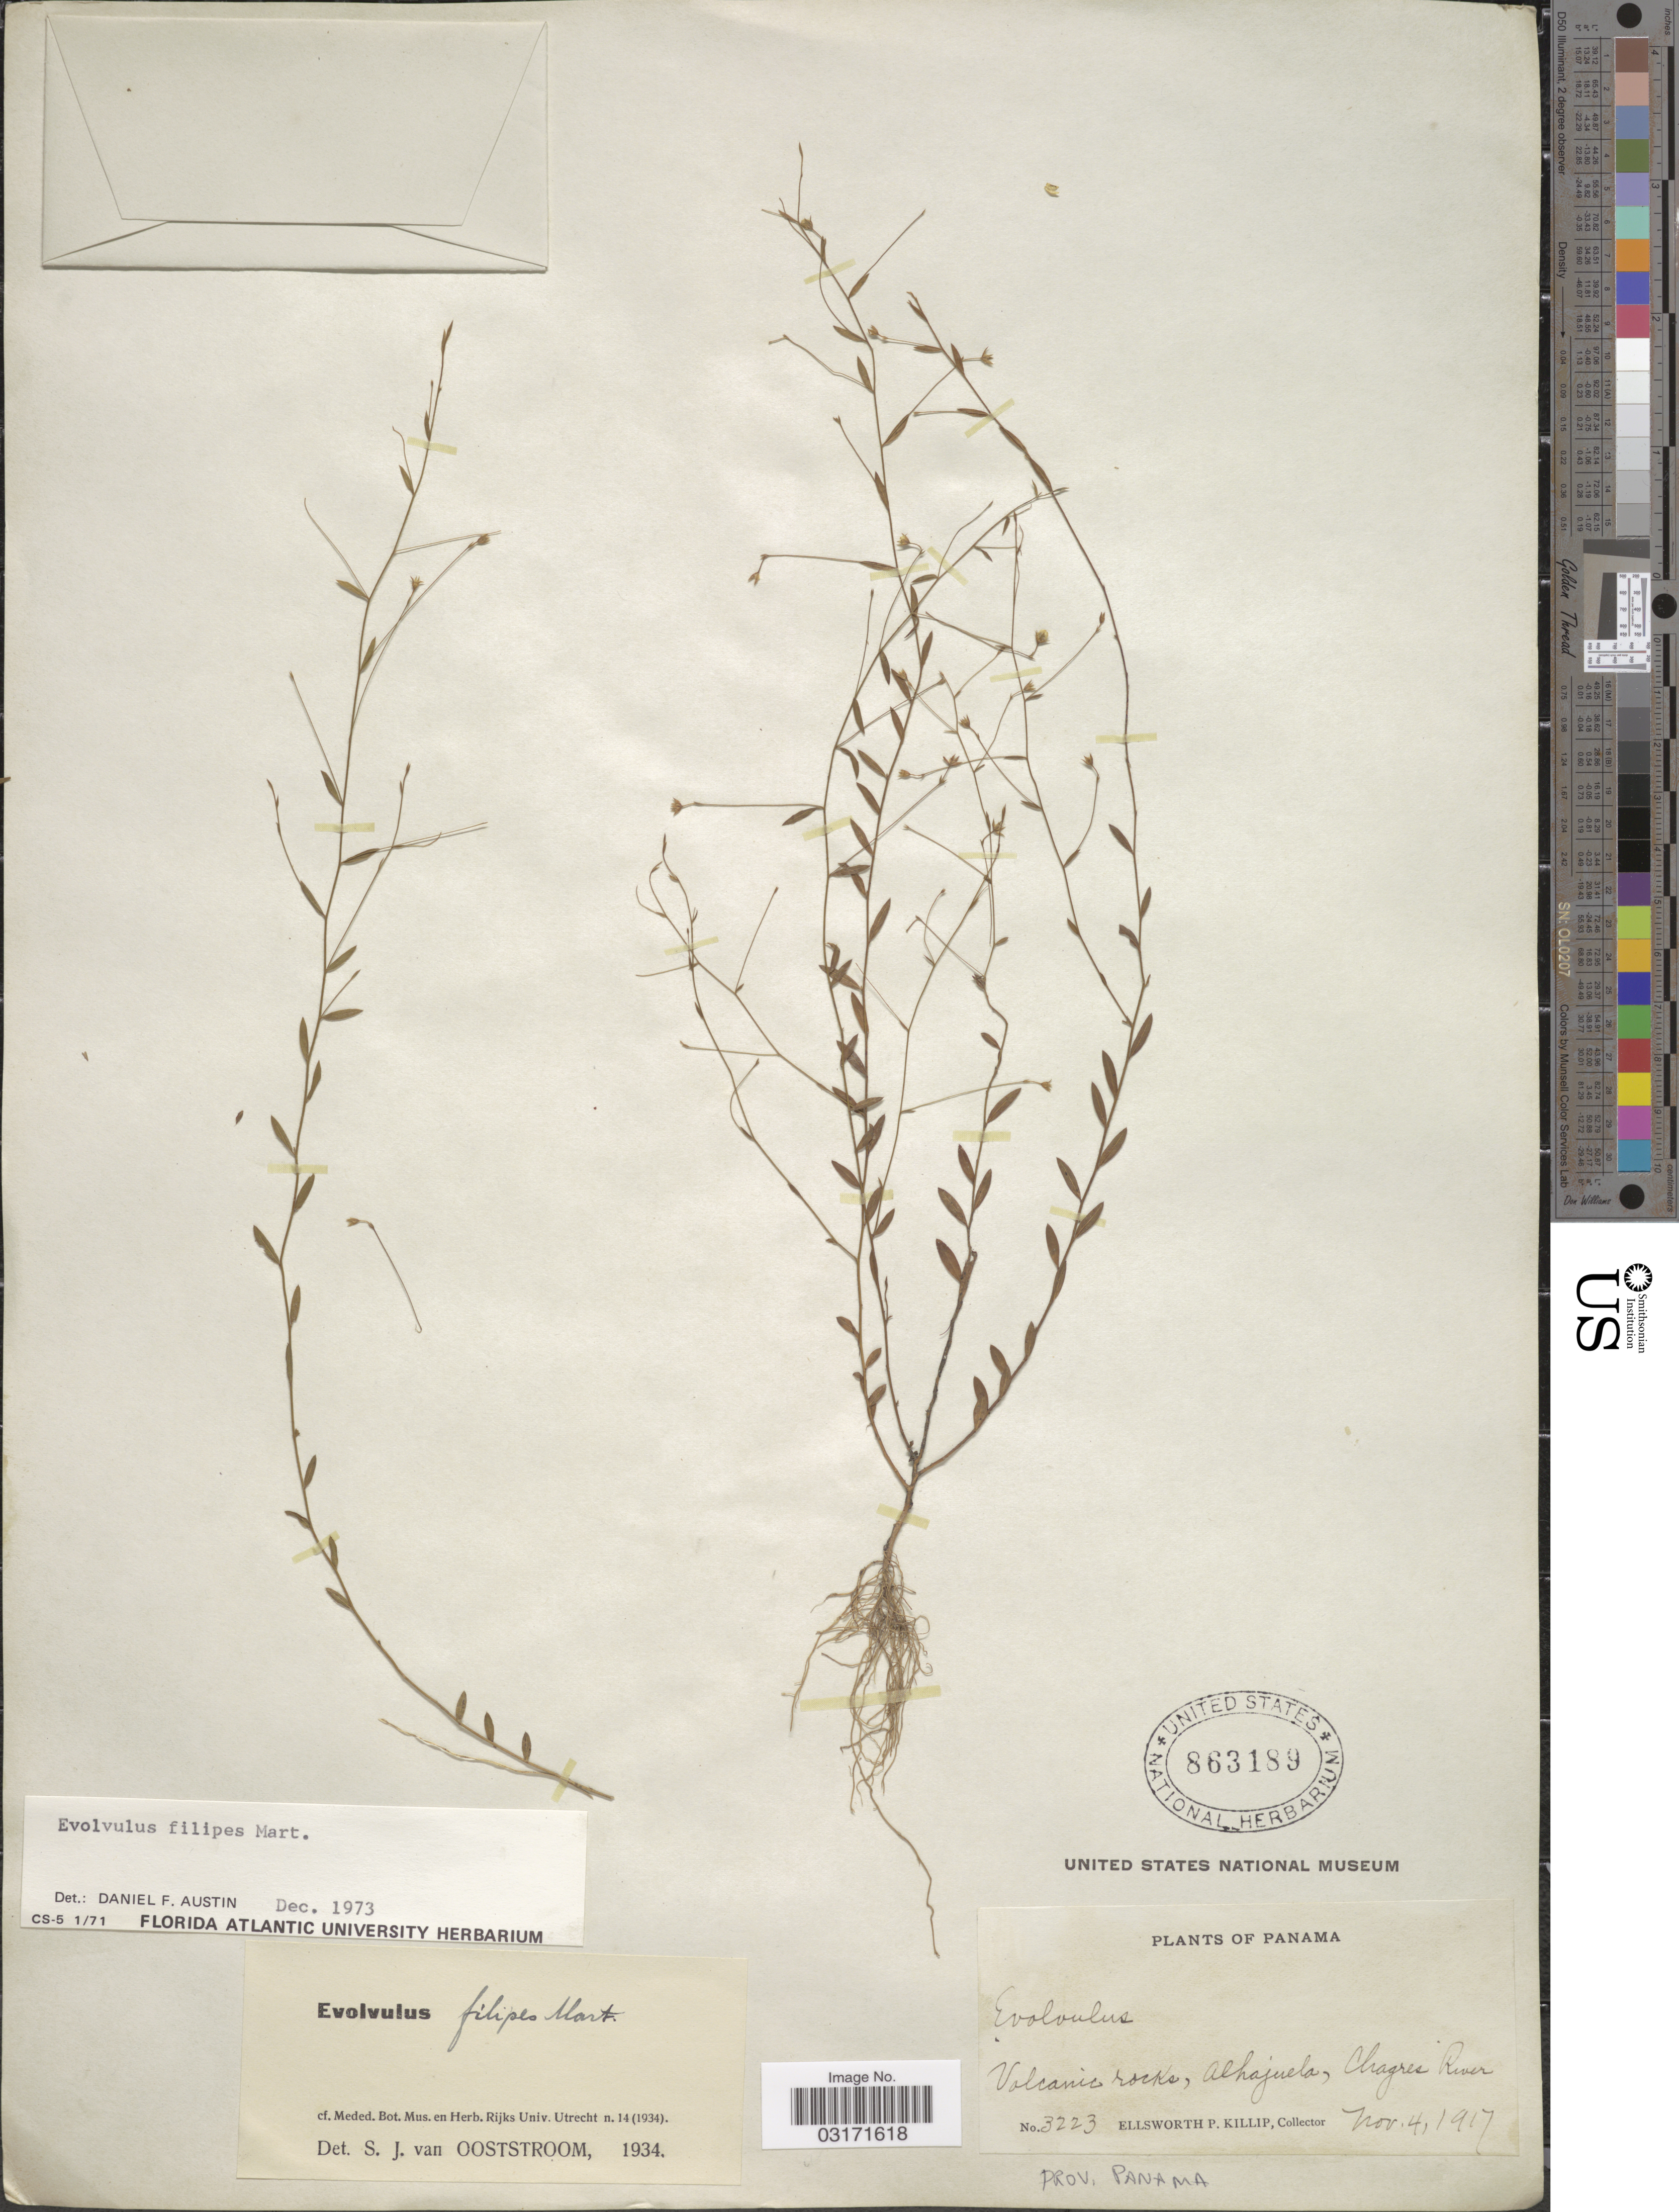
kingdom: Plantae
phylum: Tracheophyta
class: Magnoliopsida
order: Solanales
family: Convolvulaceae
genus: Evolvulus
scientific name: Evolvulus filipes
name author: Mart.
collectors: E. P. Killip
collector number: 3223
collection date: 1917-11-04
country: Panama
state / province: Panamá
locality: Volcanic rocks, Alhajuela, Chagres River.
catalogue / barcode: US 863189